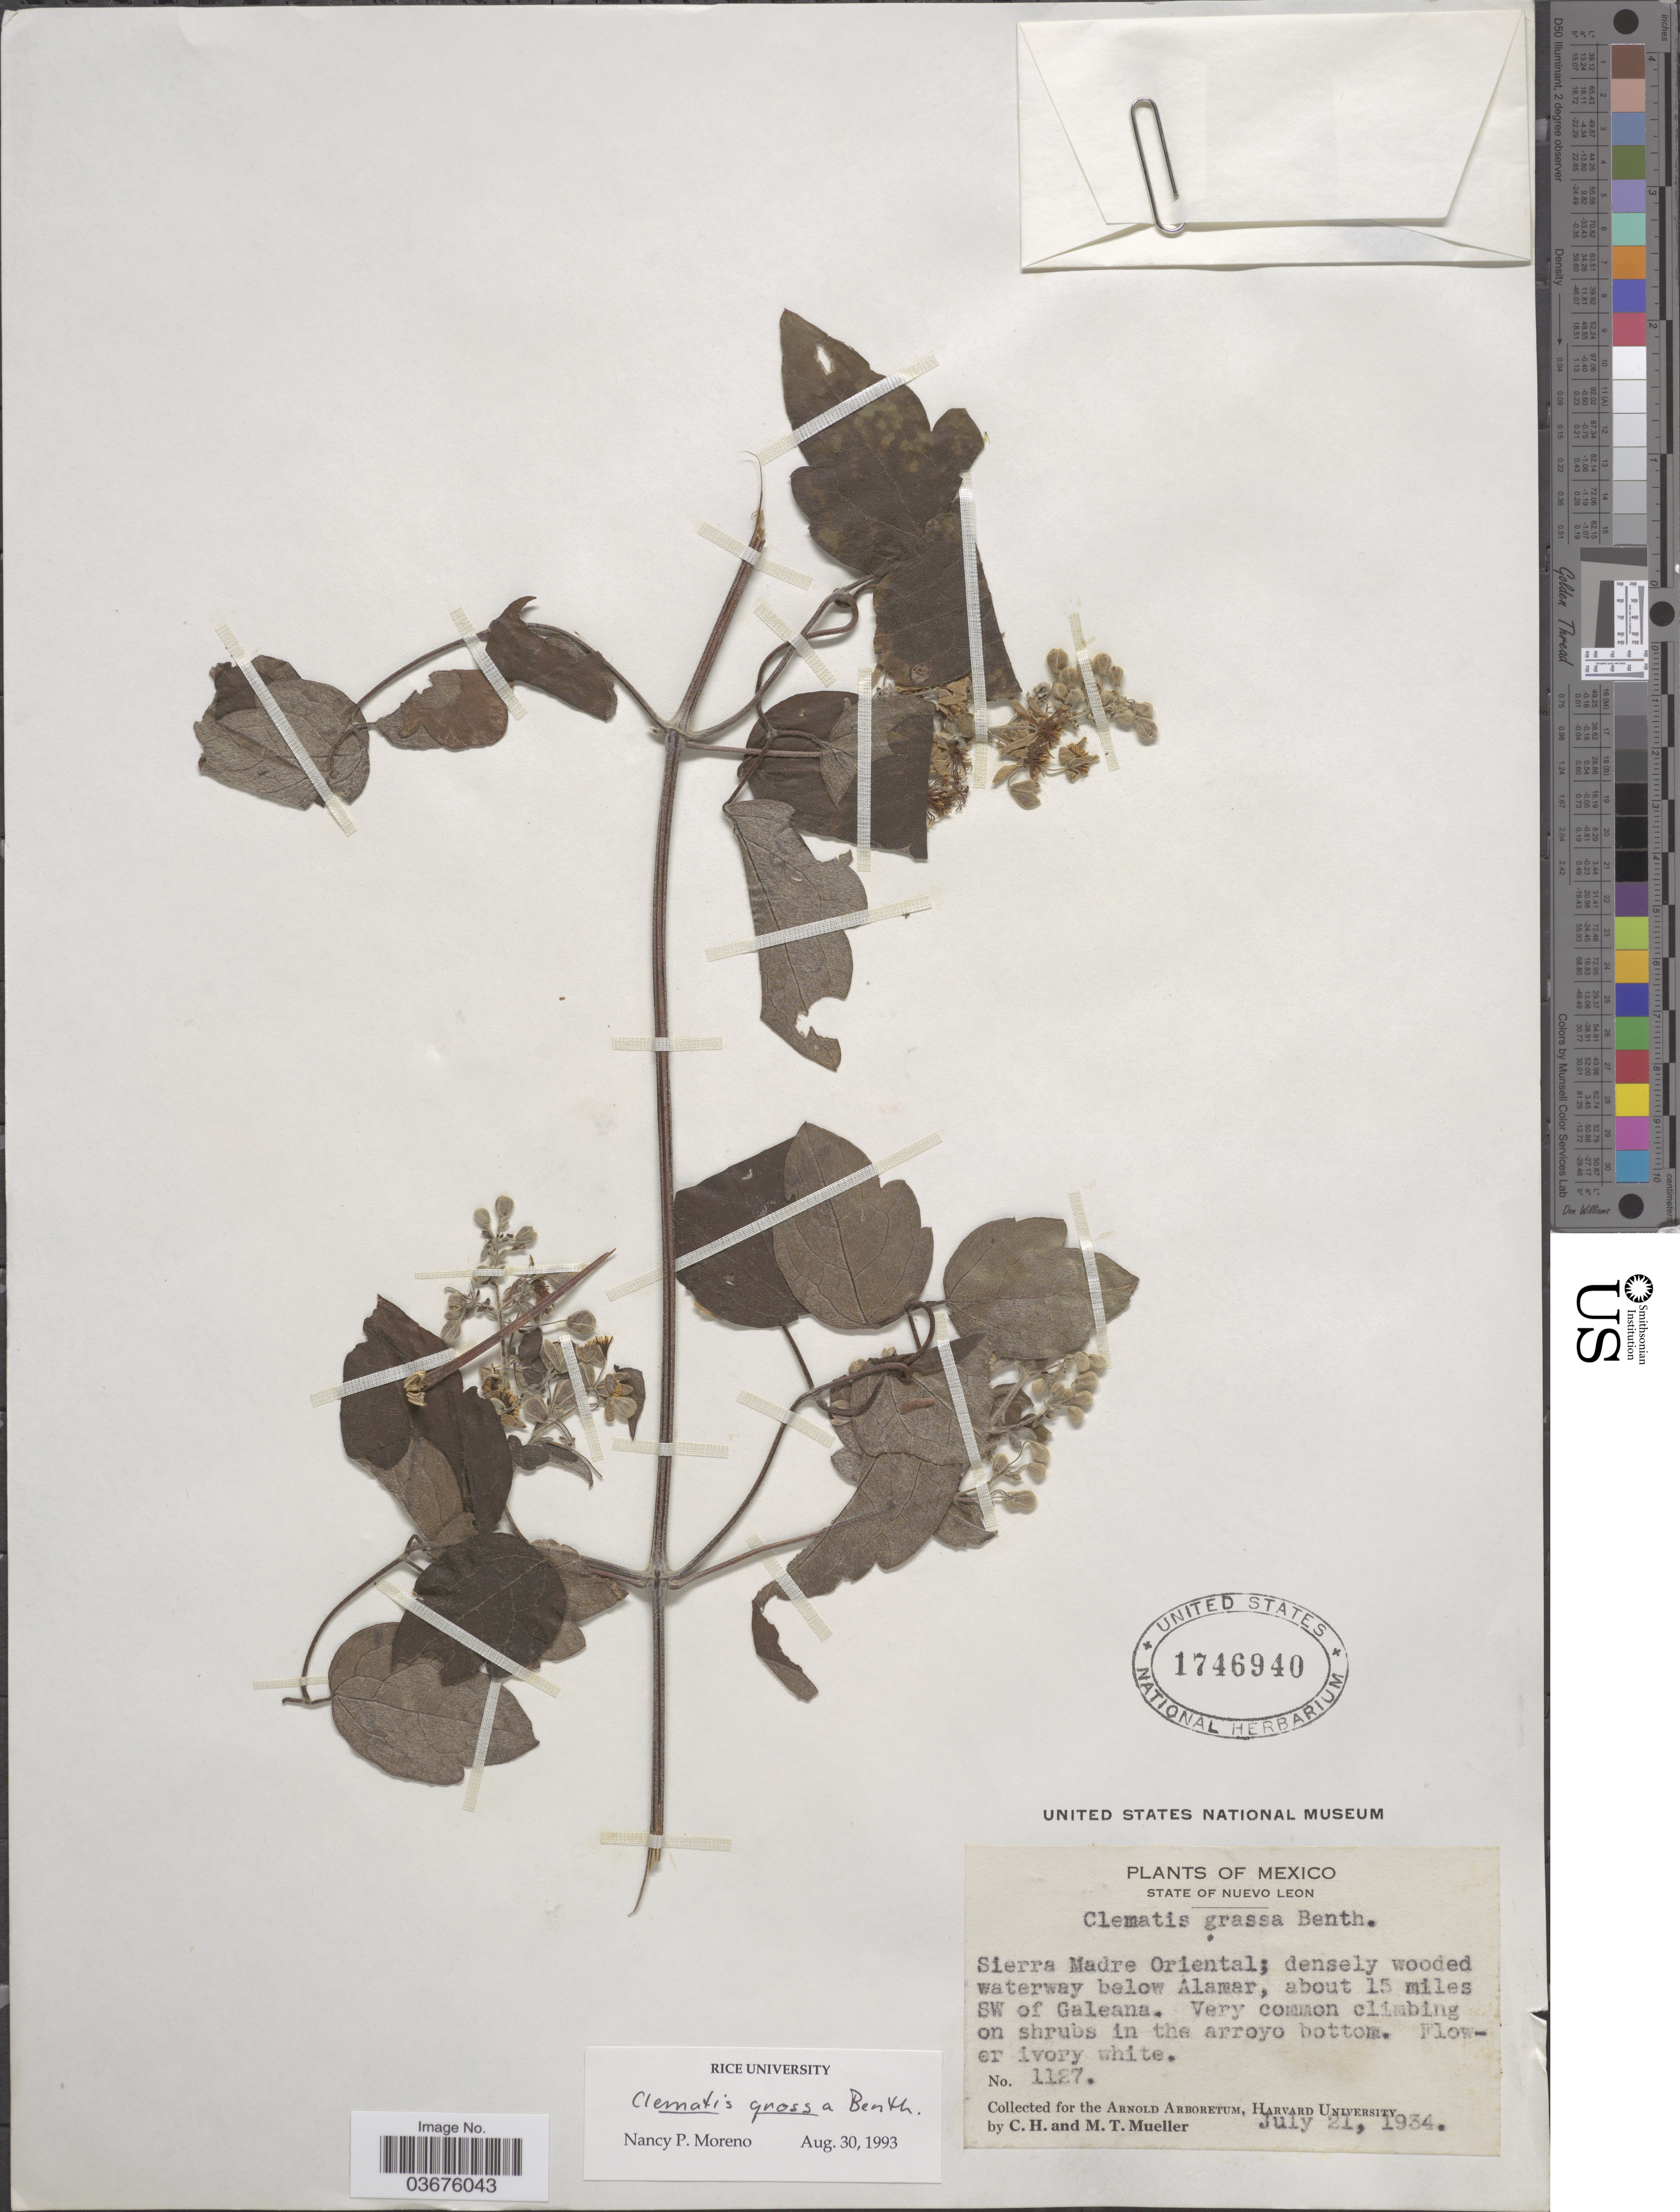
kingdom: Plantae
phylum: Tracheophyta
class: Magnoliopsida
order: Ranunculales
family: Ranunculaceae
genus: Clematis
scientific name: Clematis grossa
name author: Benth.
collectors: C. H. Mueller & M. Mueller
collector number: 1127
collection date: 1934-07-21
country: Mexico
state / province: Nuevo León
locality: Sierra Madre Oriental; densely wooded waterway below Alamar, about 15 miles SW of Galeana.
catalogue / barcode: US 1746940